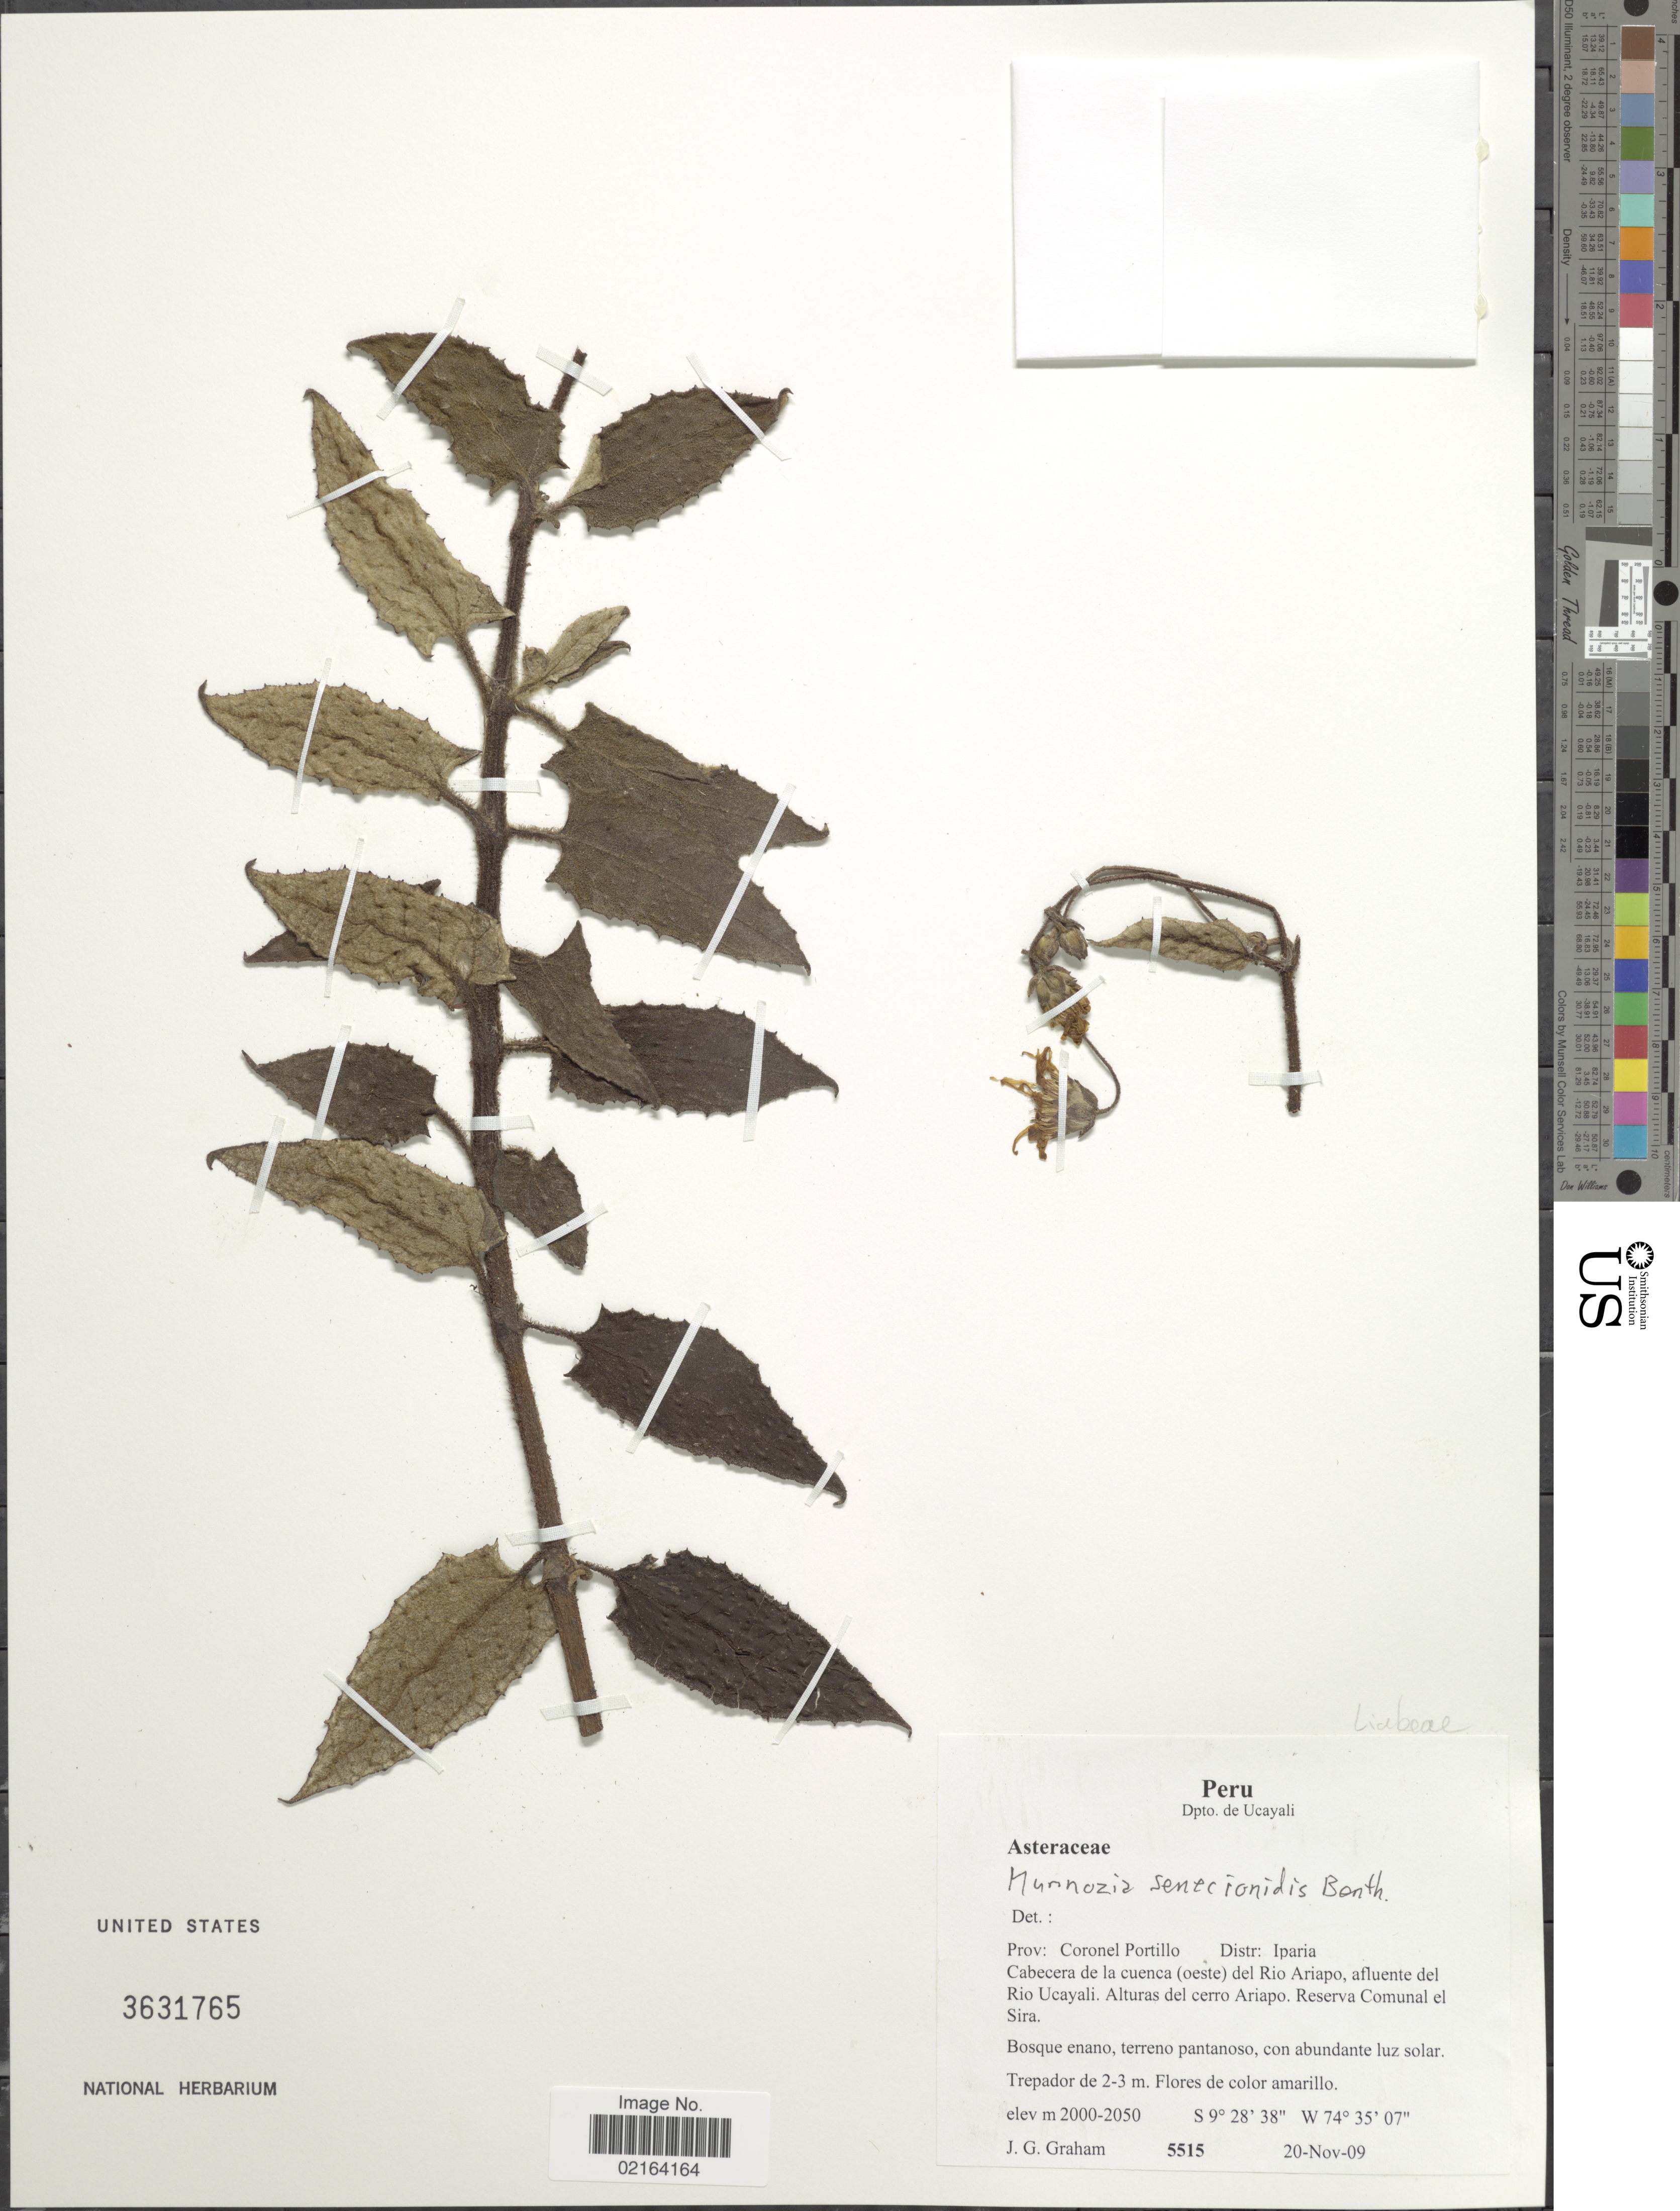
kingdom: Plantae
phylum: Tracheophyta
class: Magnoliopsida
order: Asterales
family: Asteraceae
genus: Munnozia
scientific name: Munnozia senecionidis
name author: Benth.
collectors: J. Graham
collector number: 5515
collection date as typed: Transcribed d/m/y: 20/11/09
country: Peru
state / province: Ucayali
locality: Dpto. de Ucayali, Prov.: Coronel Portillo, Distr.: Iparia, Cabecera de la cuenca (oeste) del Rio Ariapo, afluente del Rio Ucayali, Alturas del cerro Ariapo, Reserva Comunal el Sira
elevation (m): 2000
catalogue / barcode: US 3631765